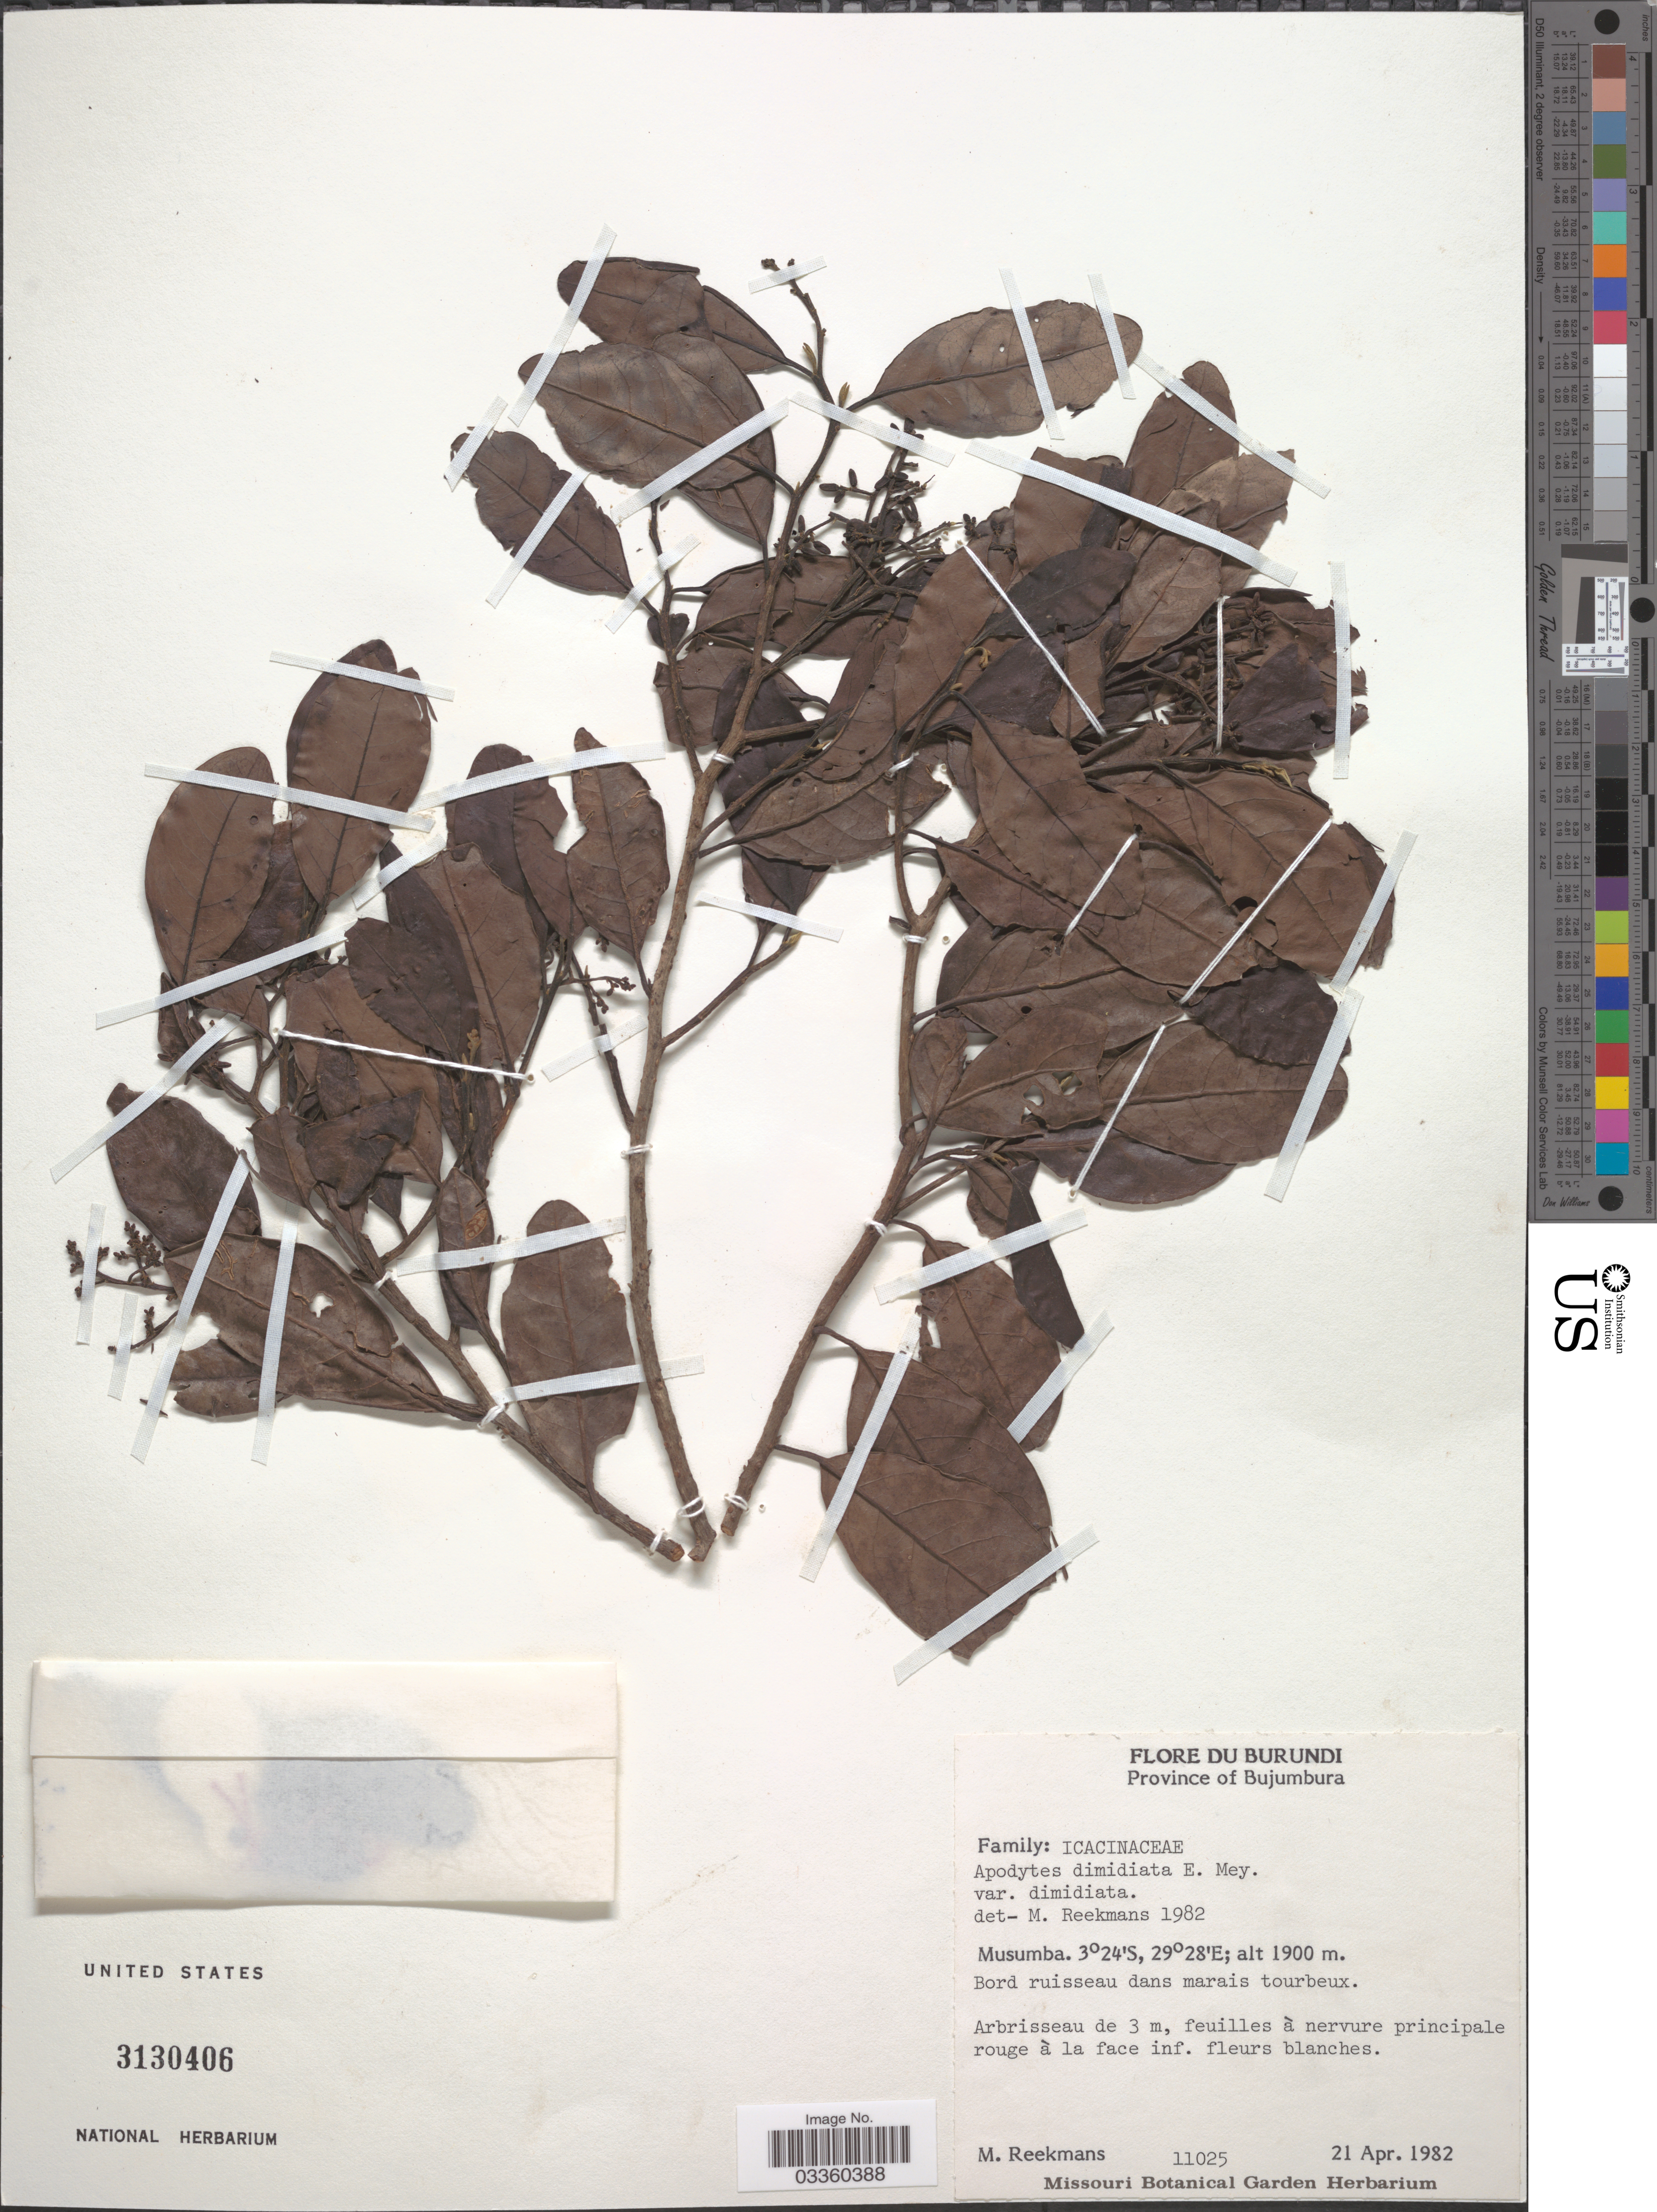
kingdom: Plantae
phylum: Tracheophyta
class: Magnoliopsida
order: Metteniusales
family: Metteniusaceae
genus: Apodytes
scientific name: Apodytes dimidiata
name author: E. Mey. ex Arn.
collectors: M. Reekmans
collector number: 11025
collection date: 1982-04-21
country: Burundi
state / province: Bujumura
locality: Province of Bujumbura. Musumba.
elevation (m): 1900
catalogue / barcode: US 3130406